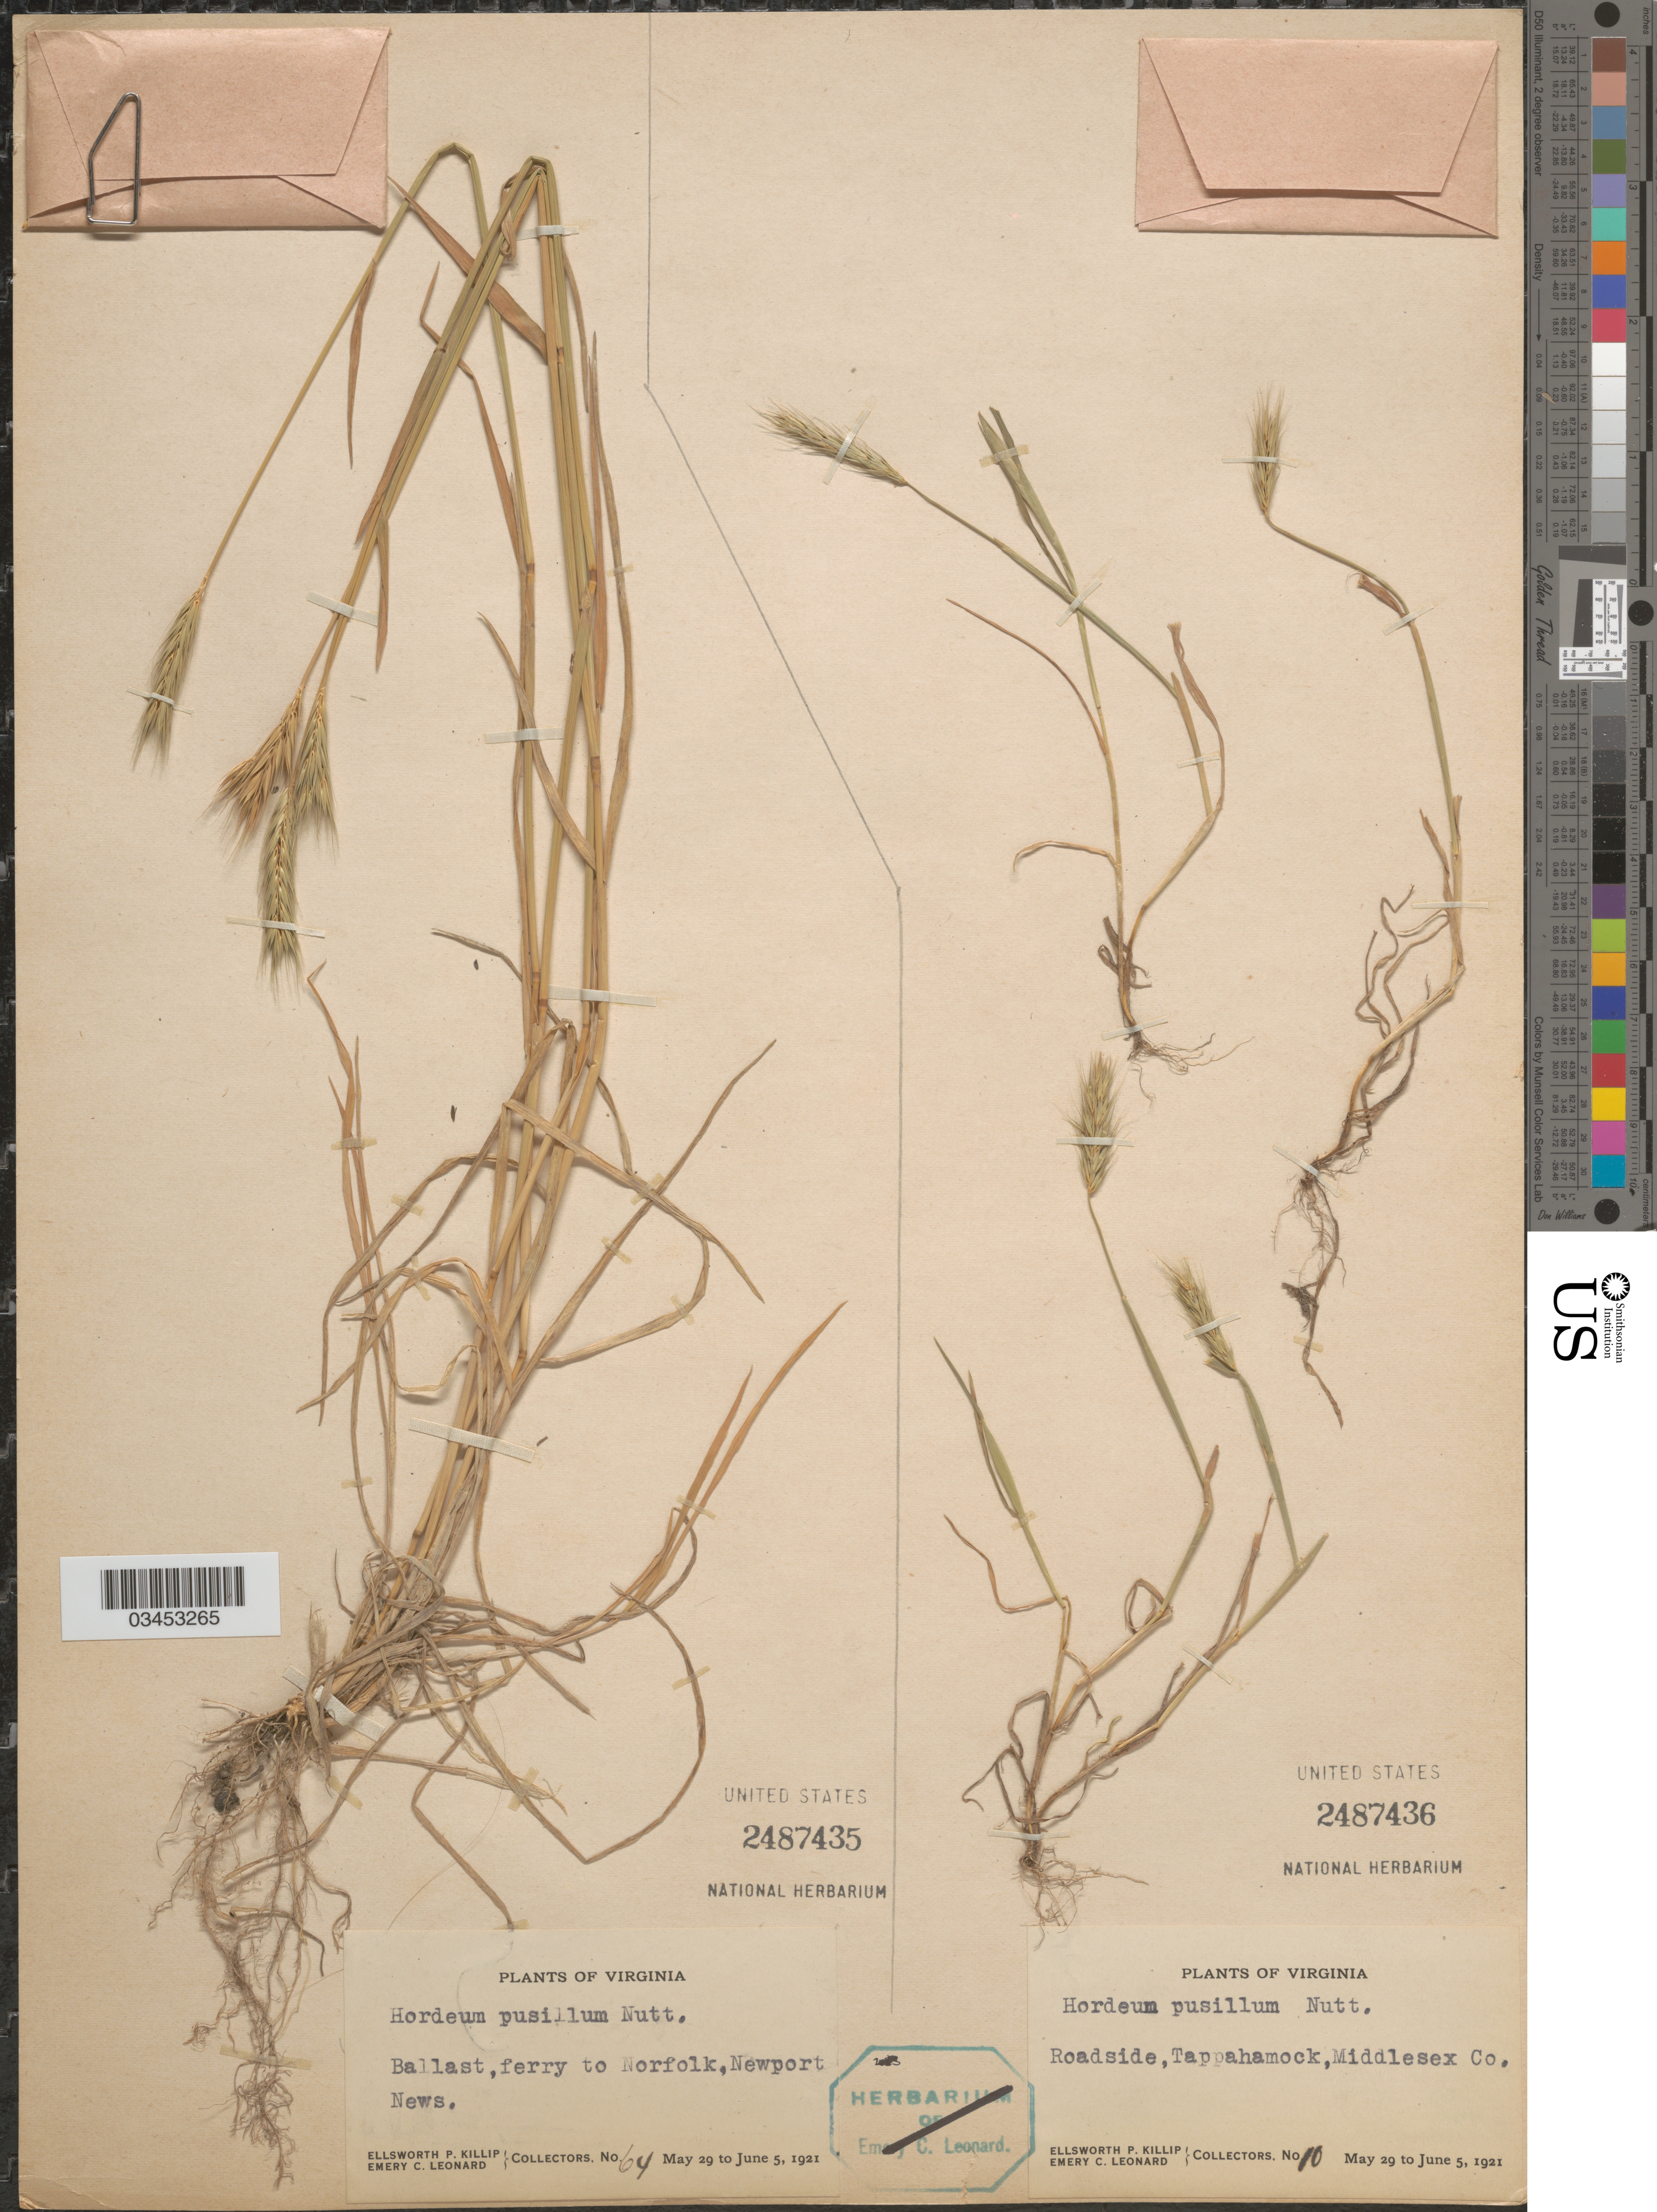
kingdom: Plantae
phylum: Tracheophyta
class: Liliopsida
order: Poales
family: Poaceae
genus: Hordeum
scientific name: Hordeum pusillum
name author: Nutt.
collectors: E. P. Killip & E. C. Leonard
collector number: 10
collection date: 1921-05-29/1921-06-05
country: United States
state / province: Virginia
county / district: Middlesex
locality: Roadside, Tappahamock, Middlesex Co.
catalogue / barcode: US 2487436-2